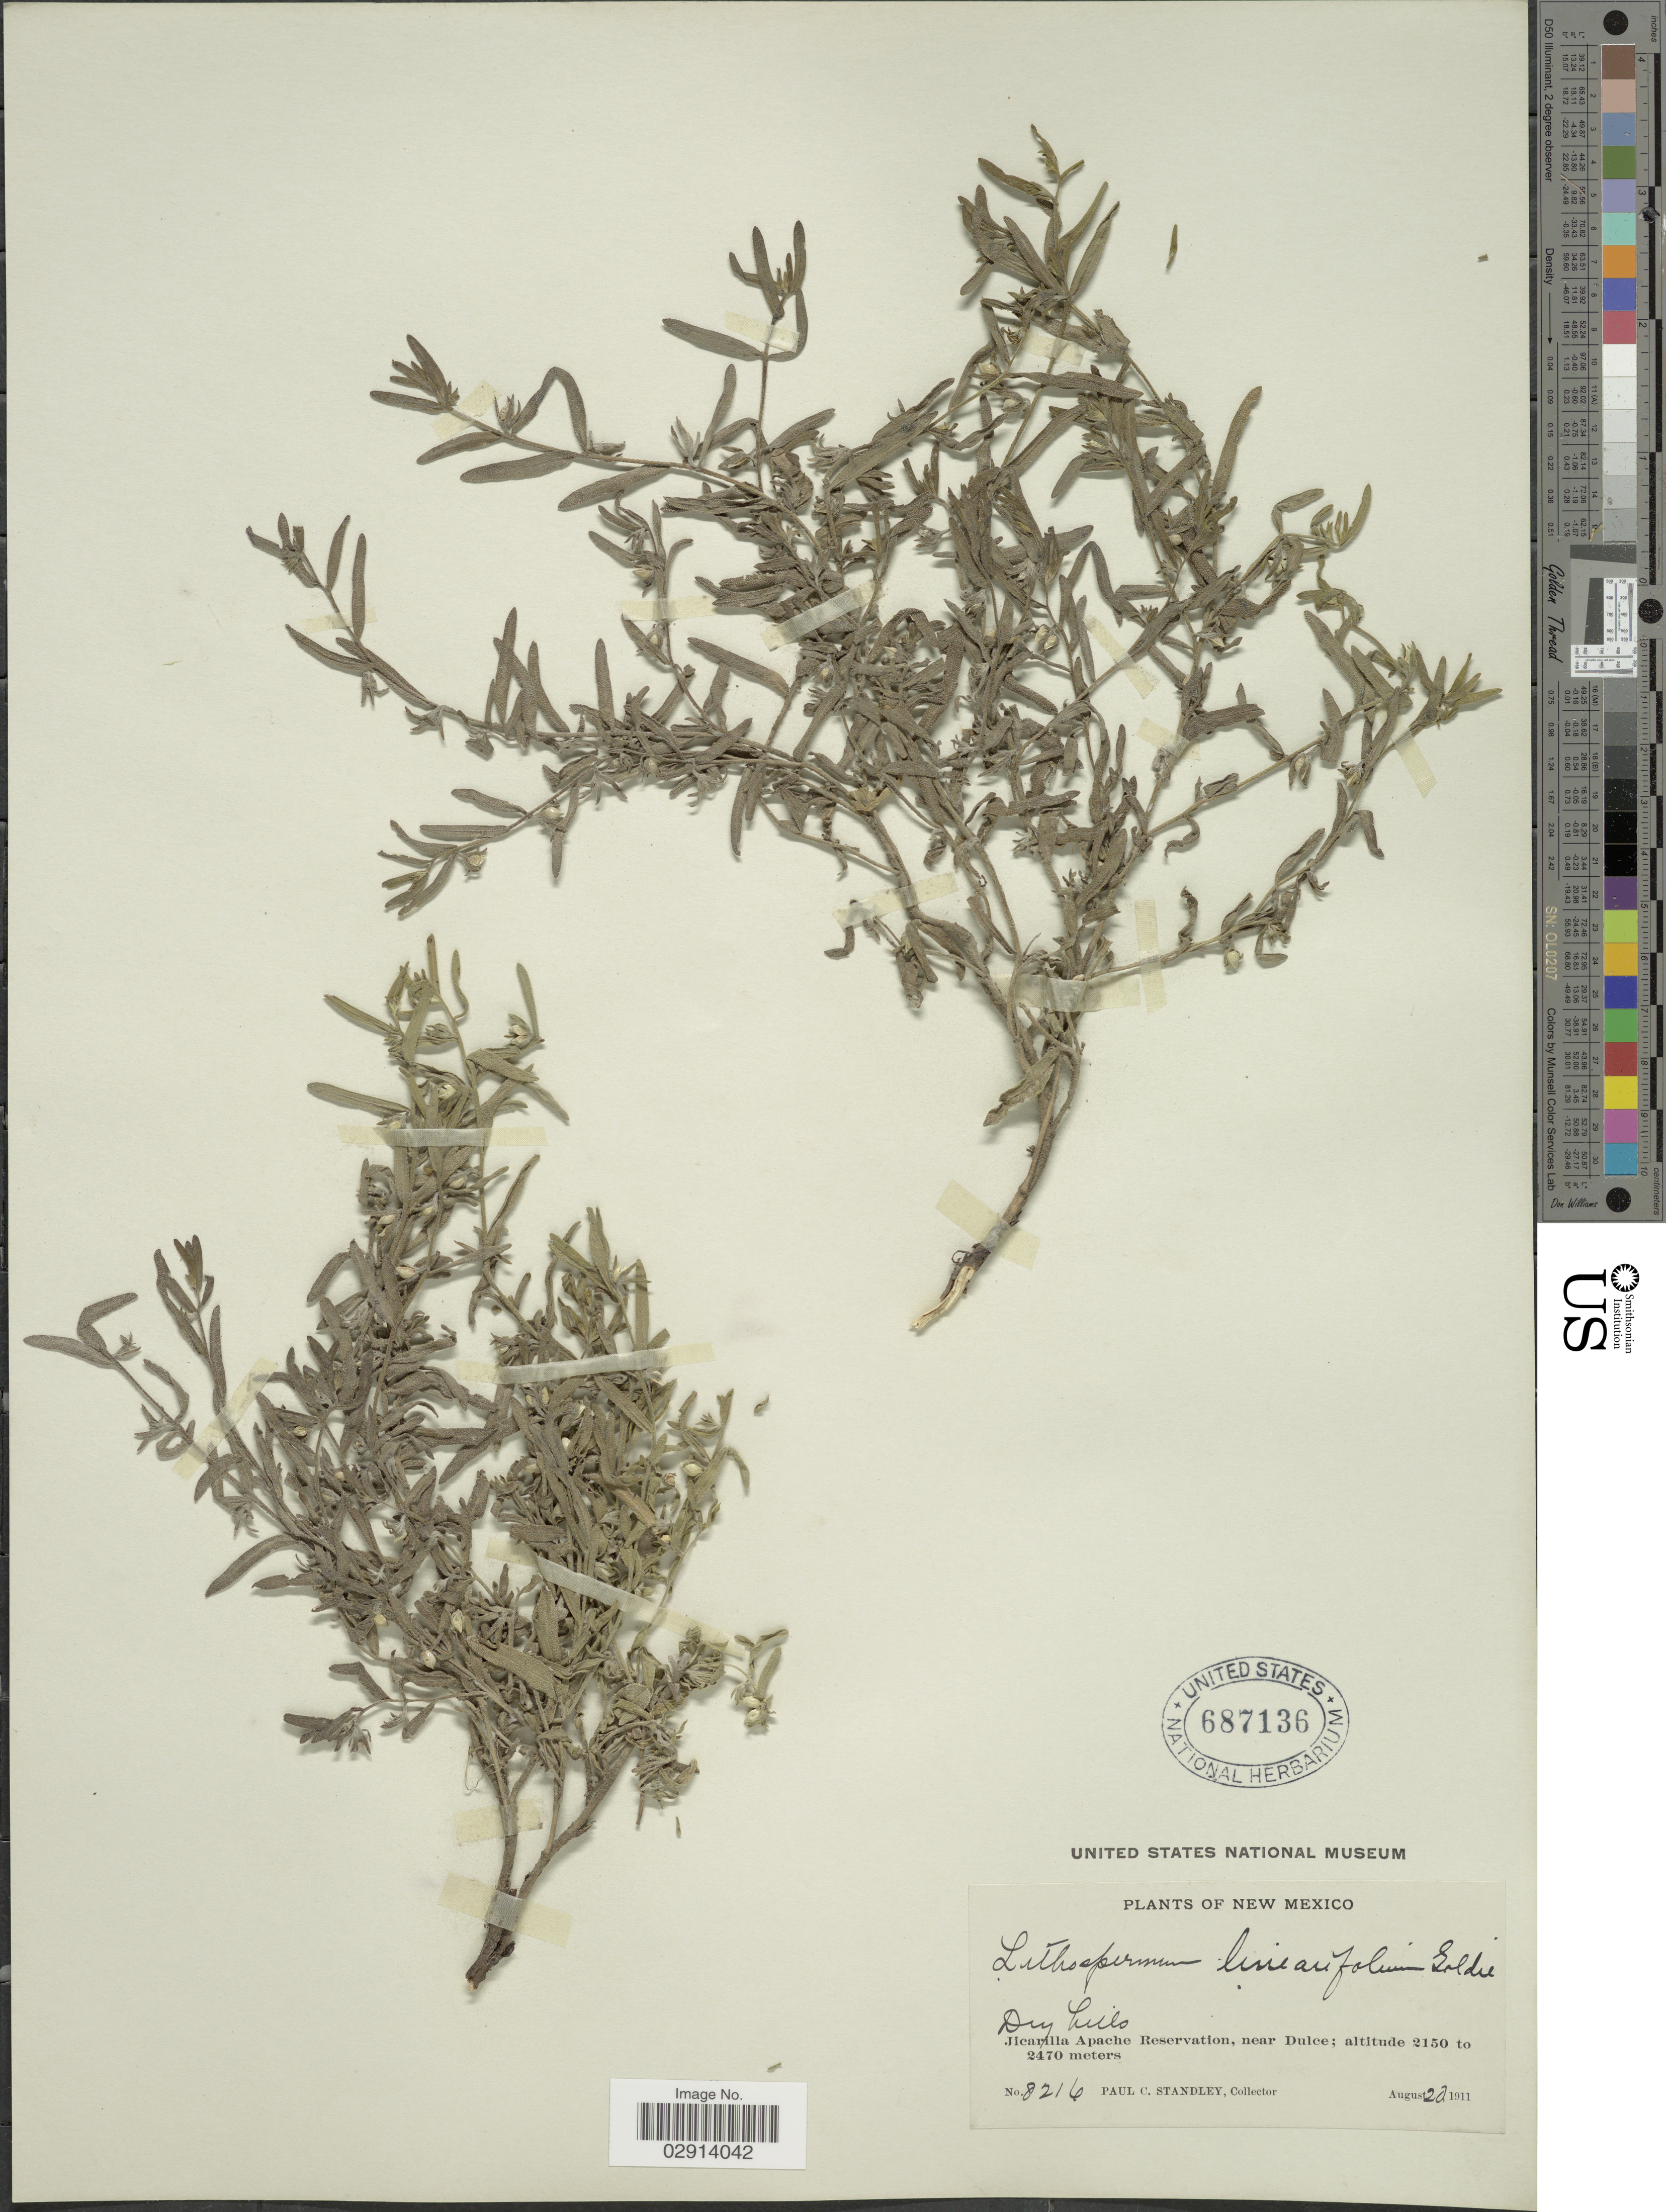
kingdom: Plantae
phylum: Tracheophyta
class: Magnoliopsida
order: Boraginales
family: Boraginaceae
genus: Lithospermum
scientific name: Lithospermum incisum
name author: Lehm.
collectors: P. C. Standley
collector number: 8216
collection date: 1911-08-20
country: United States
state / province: New Mexico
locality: Jicarilla Apache Reservation, near Dulce.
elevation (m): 2150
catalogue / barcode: US 687136